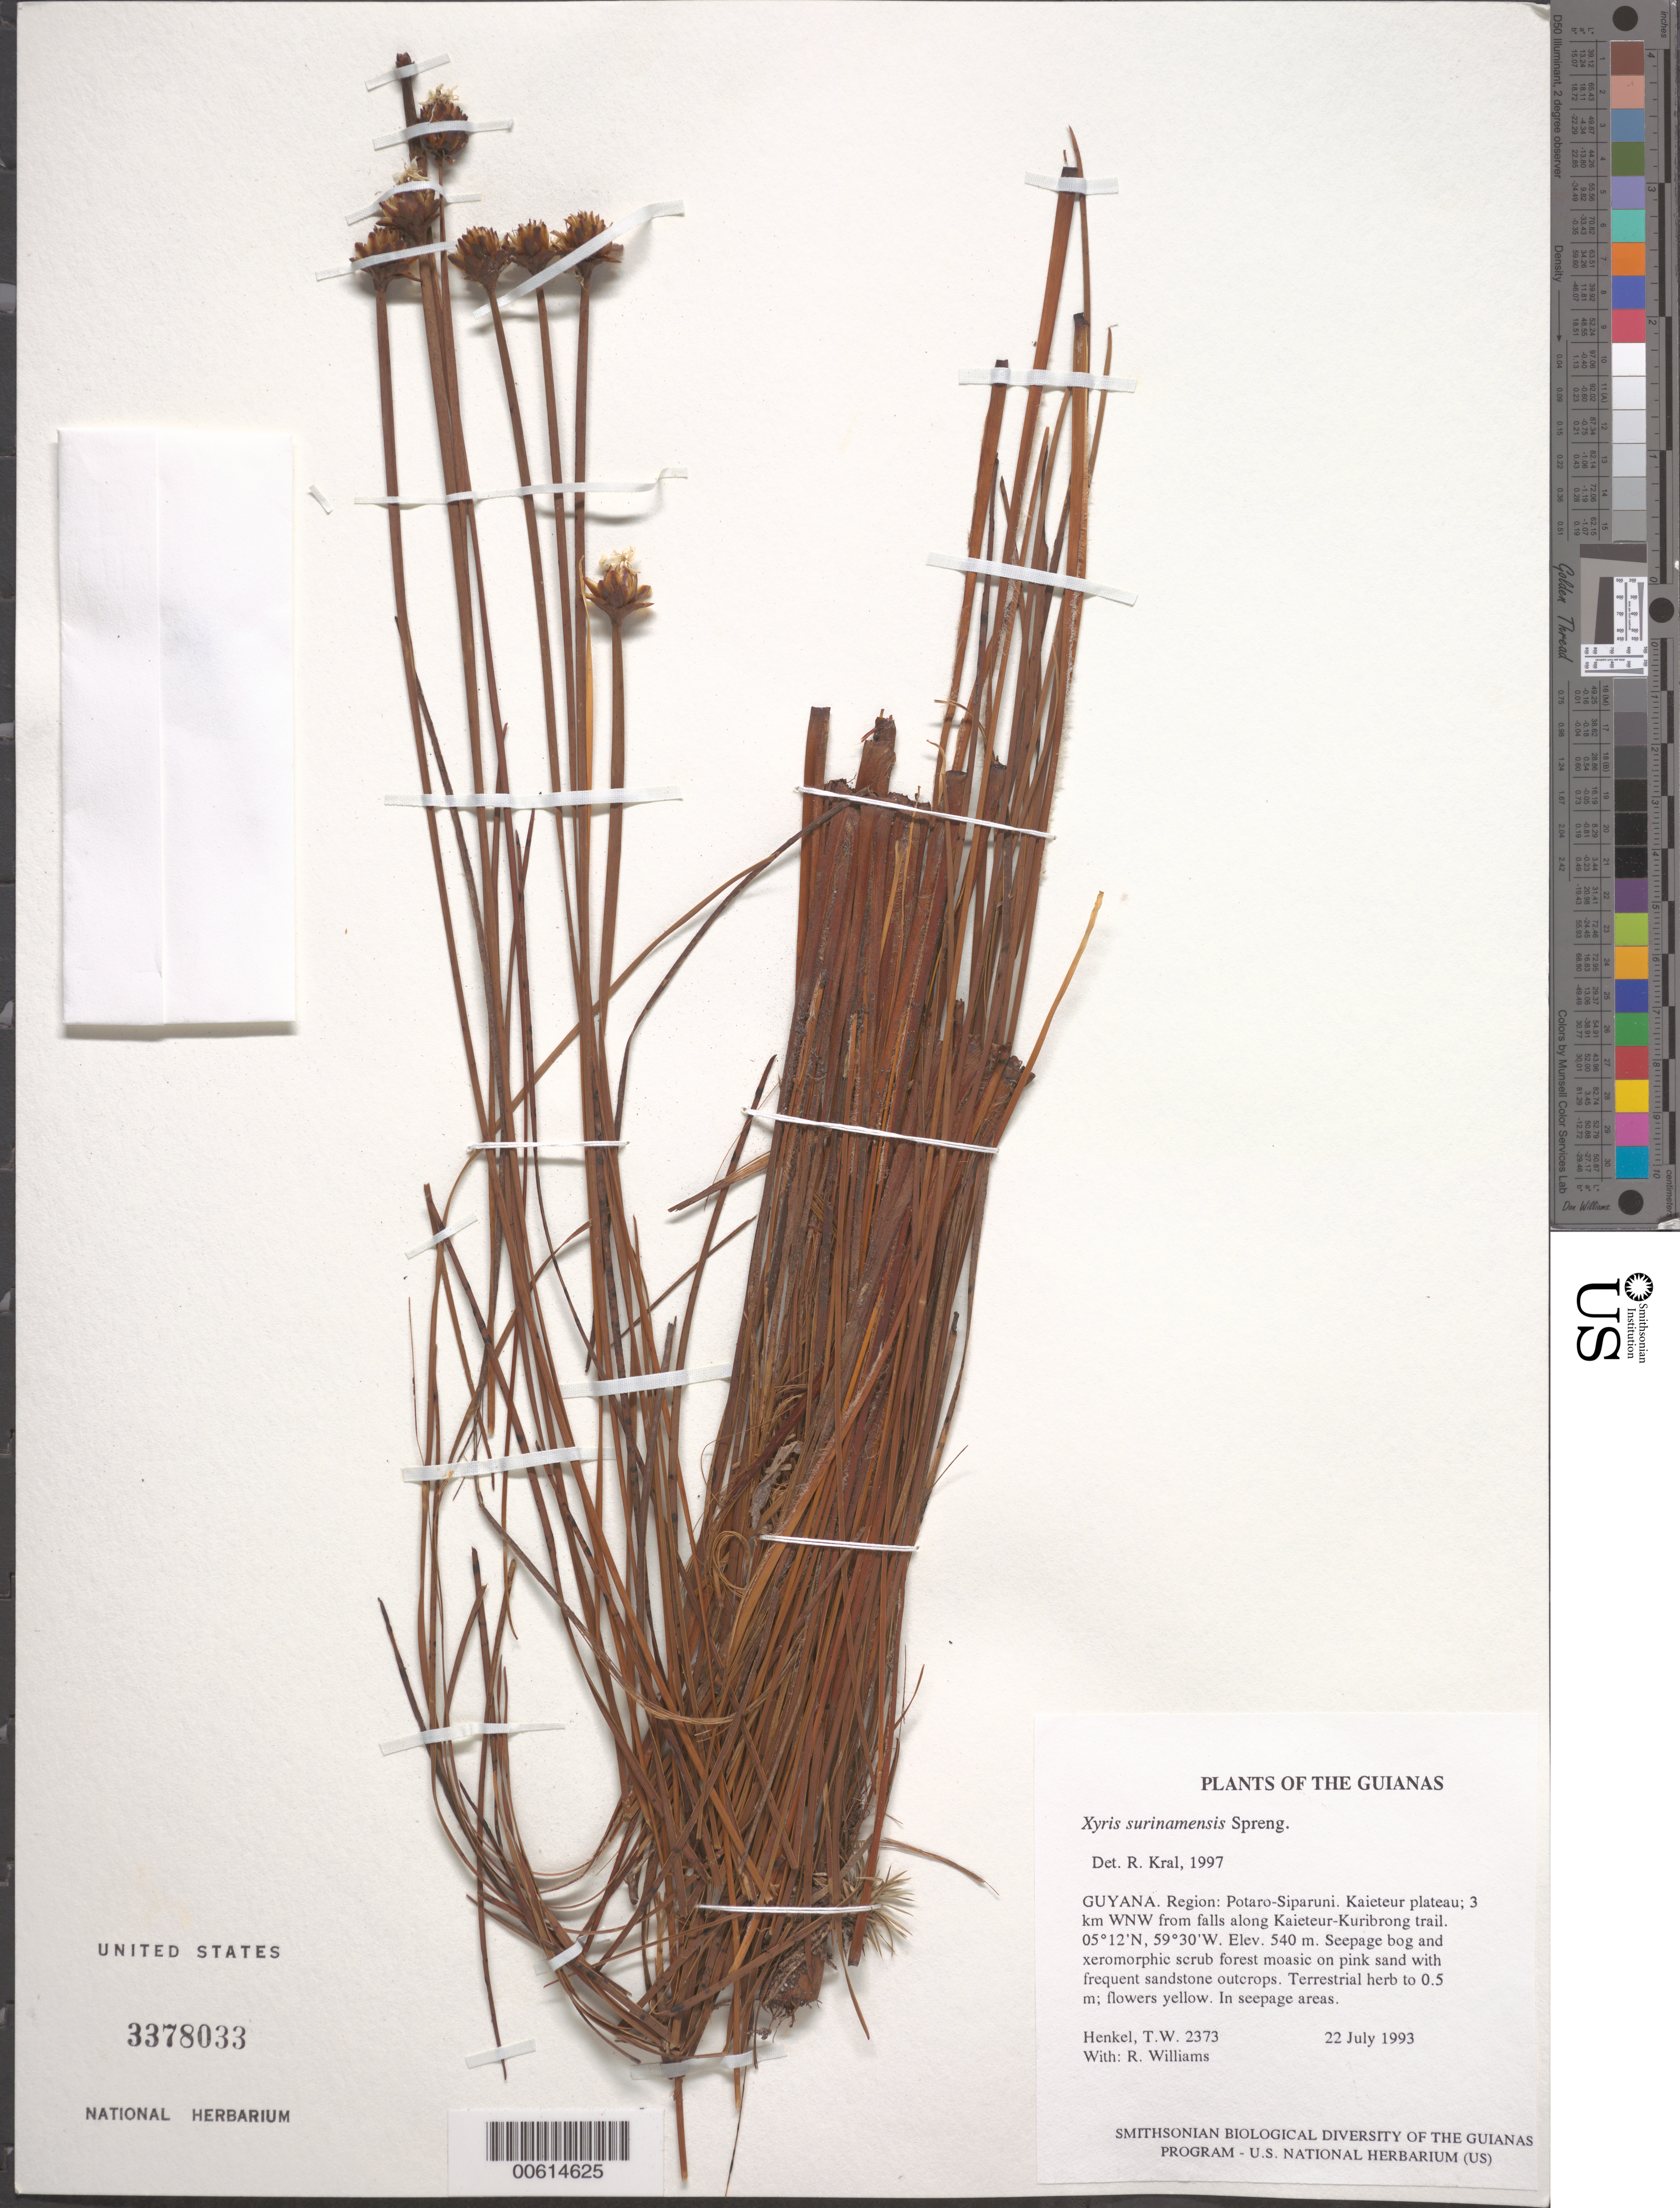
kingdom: Plantae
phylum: Tracheophyta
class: Liliopsida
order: Poales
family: Xyridaceae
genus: Xyris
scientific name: Xyris surinamensis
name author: A. Spreng.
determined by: Kral, Robert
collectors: T. Henkel & R. Williams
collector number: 2373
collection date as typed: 22 July 1993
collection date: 1993-07-22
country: Guyana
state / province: Potaro-Siparuni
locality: Kaieteur plateau; 3 km WNW from falls along Kaieteur-Kuribrong trail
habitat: Seepage bog and xeromorphic scrub forest moasic on pink sand with frequent sandstone outcrops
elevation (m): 540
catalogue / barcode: US 3378033